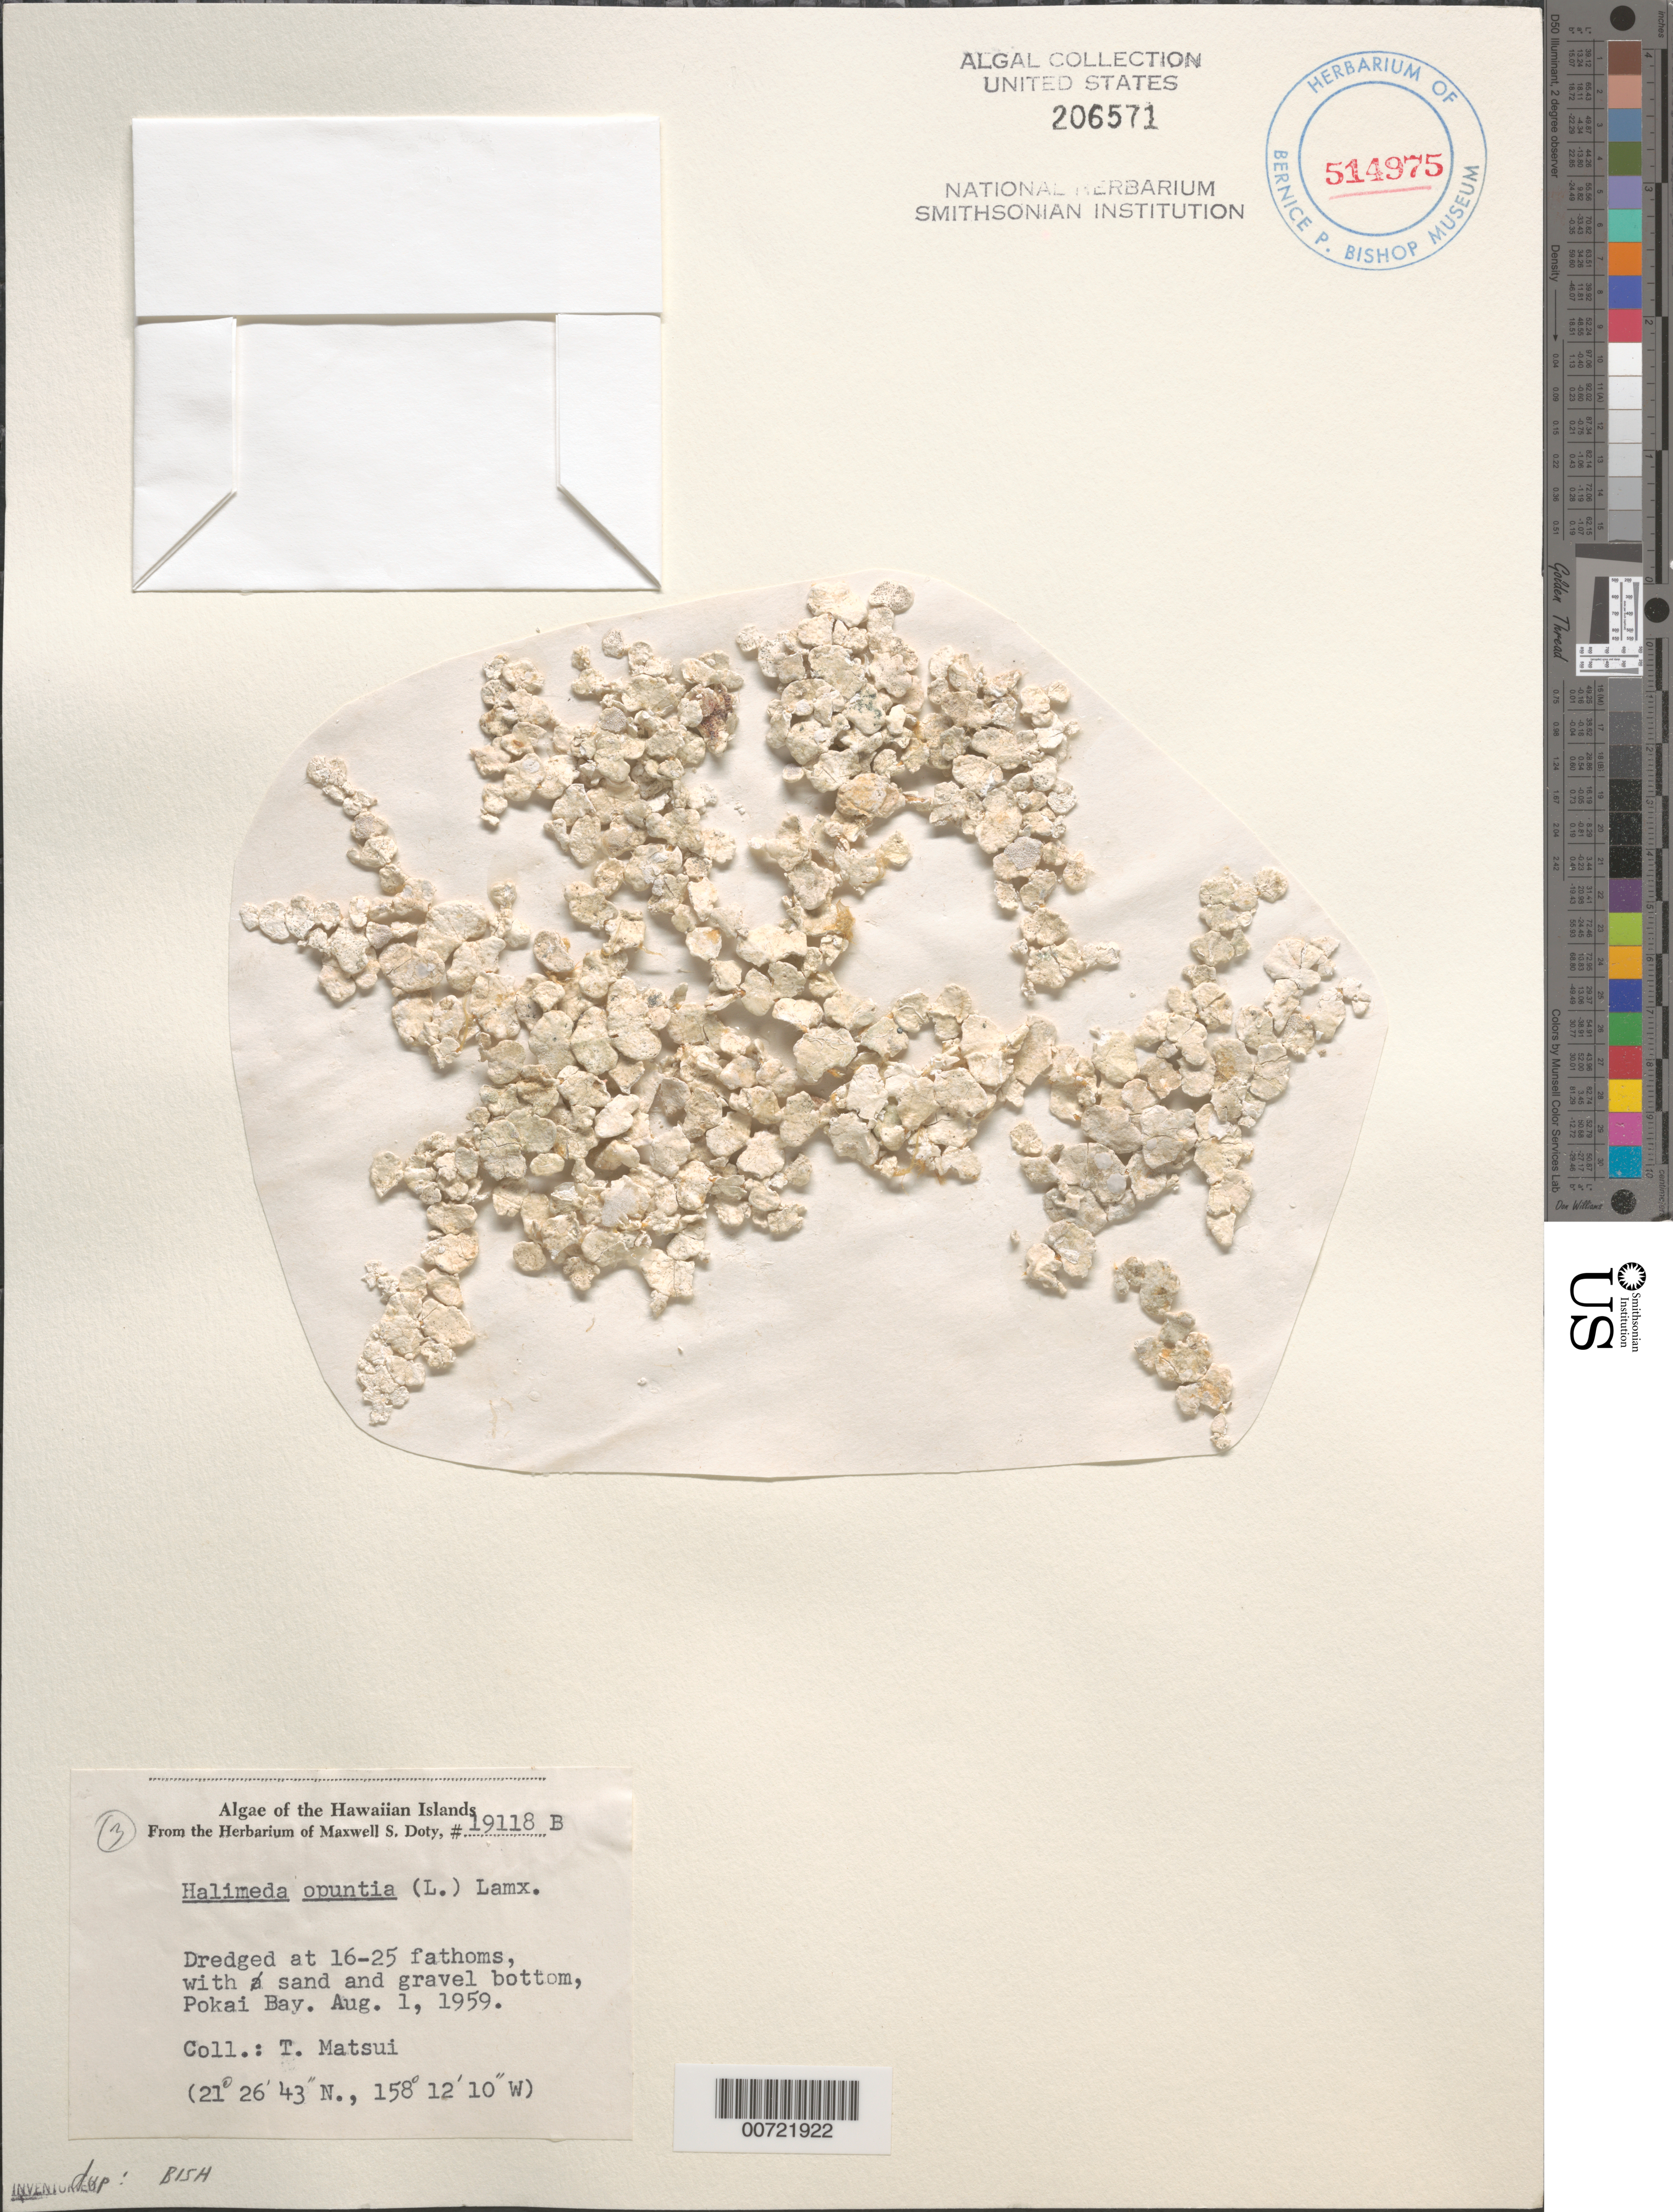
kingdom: Plantae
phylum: Chlorophyta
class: Ulvophyceae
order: Bryopsidales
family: Halimedaceae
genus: Halimeda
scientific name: Halimeda opuntia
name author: (L.) J.V.Lamouroux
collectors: T. Matsui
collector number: MSD 19118B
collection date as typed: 01 Aug 1959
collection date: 1959-08-01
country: United States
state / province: Hawaii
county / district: Honolulu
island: Oahu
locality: Pokai Bay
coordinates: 21 26' 43" N, 158 12' 10" W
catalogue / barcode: US 206571